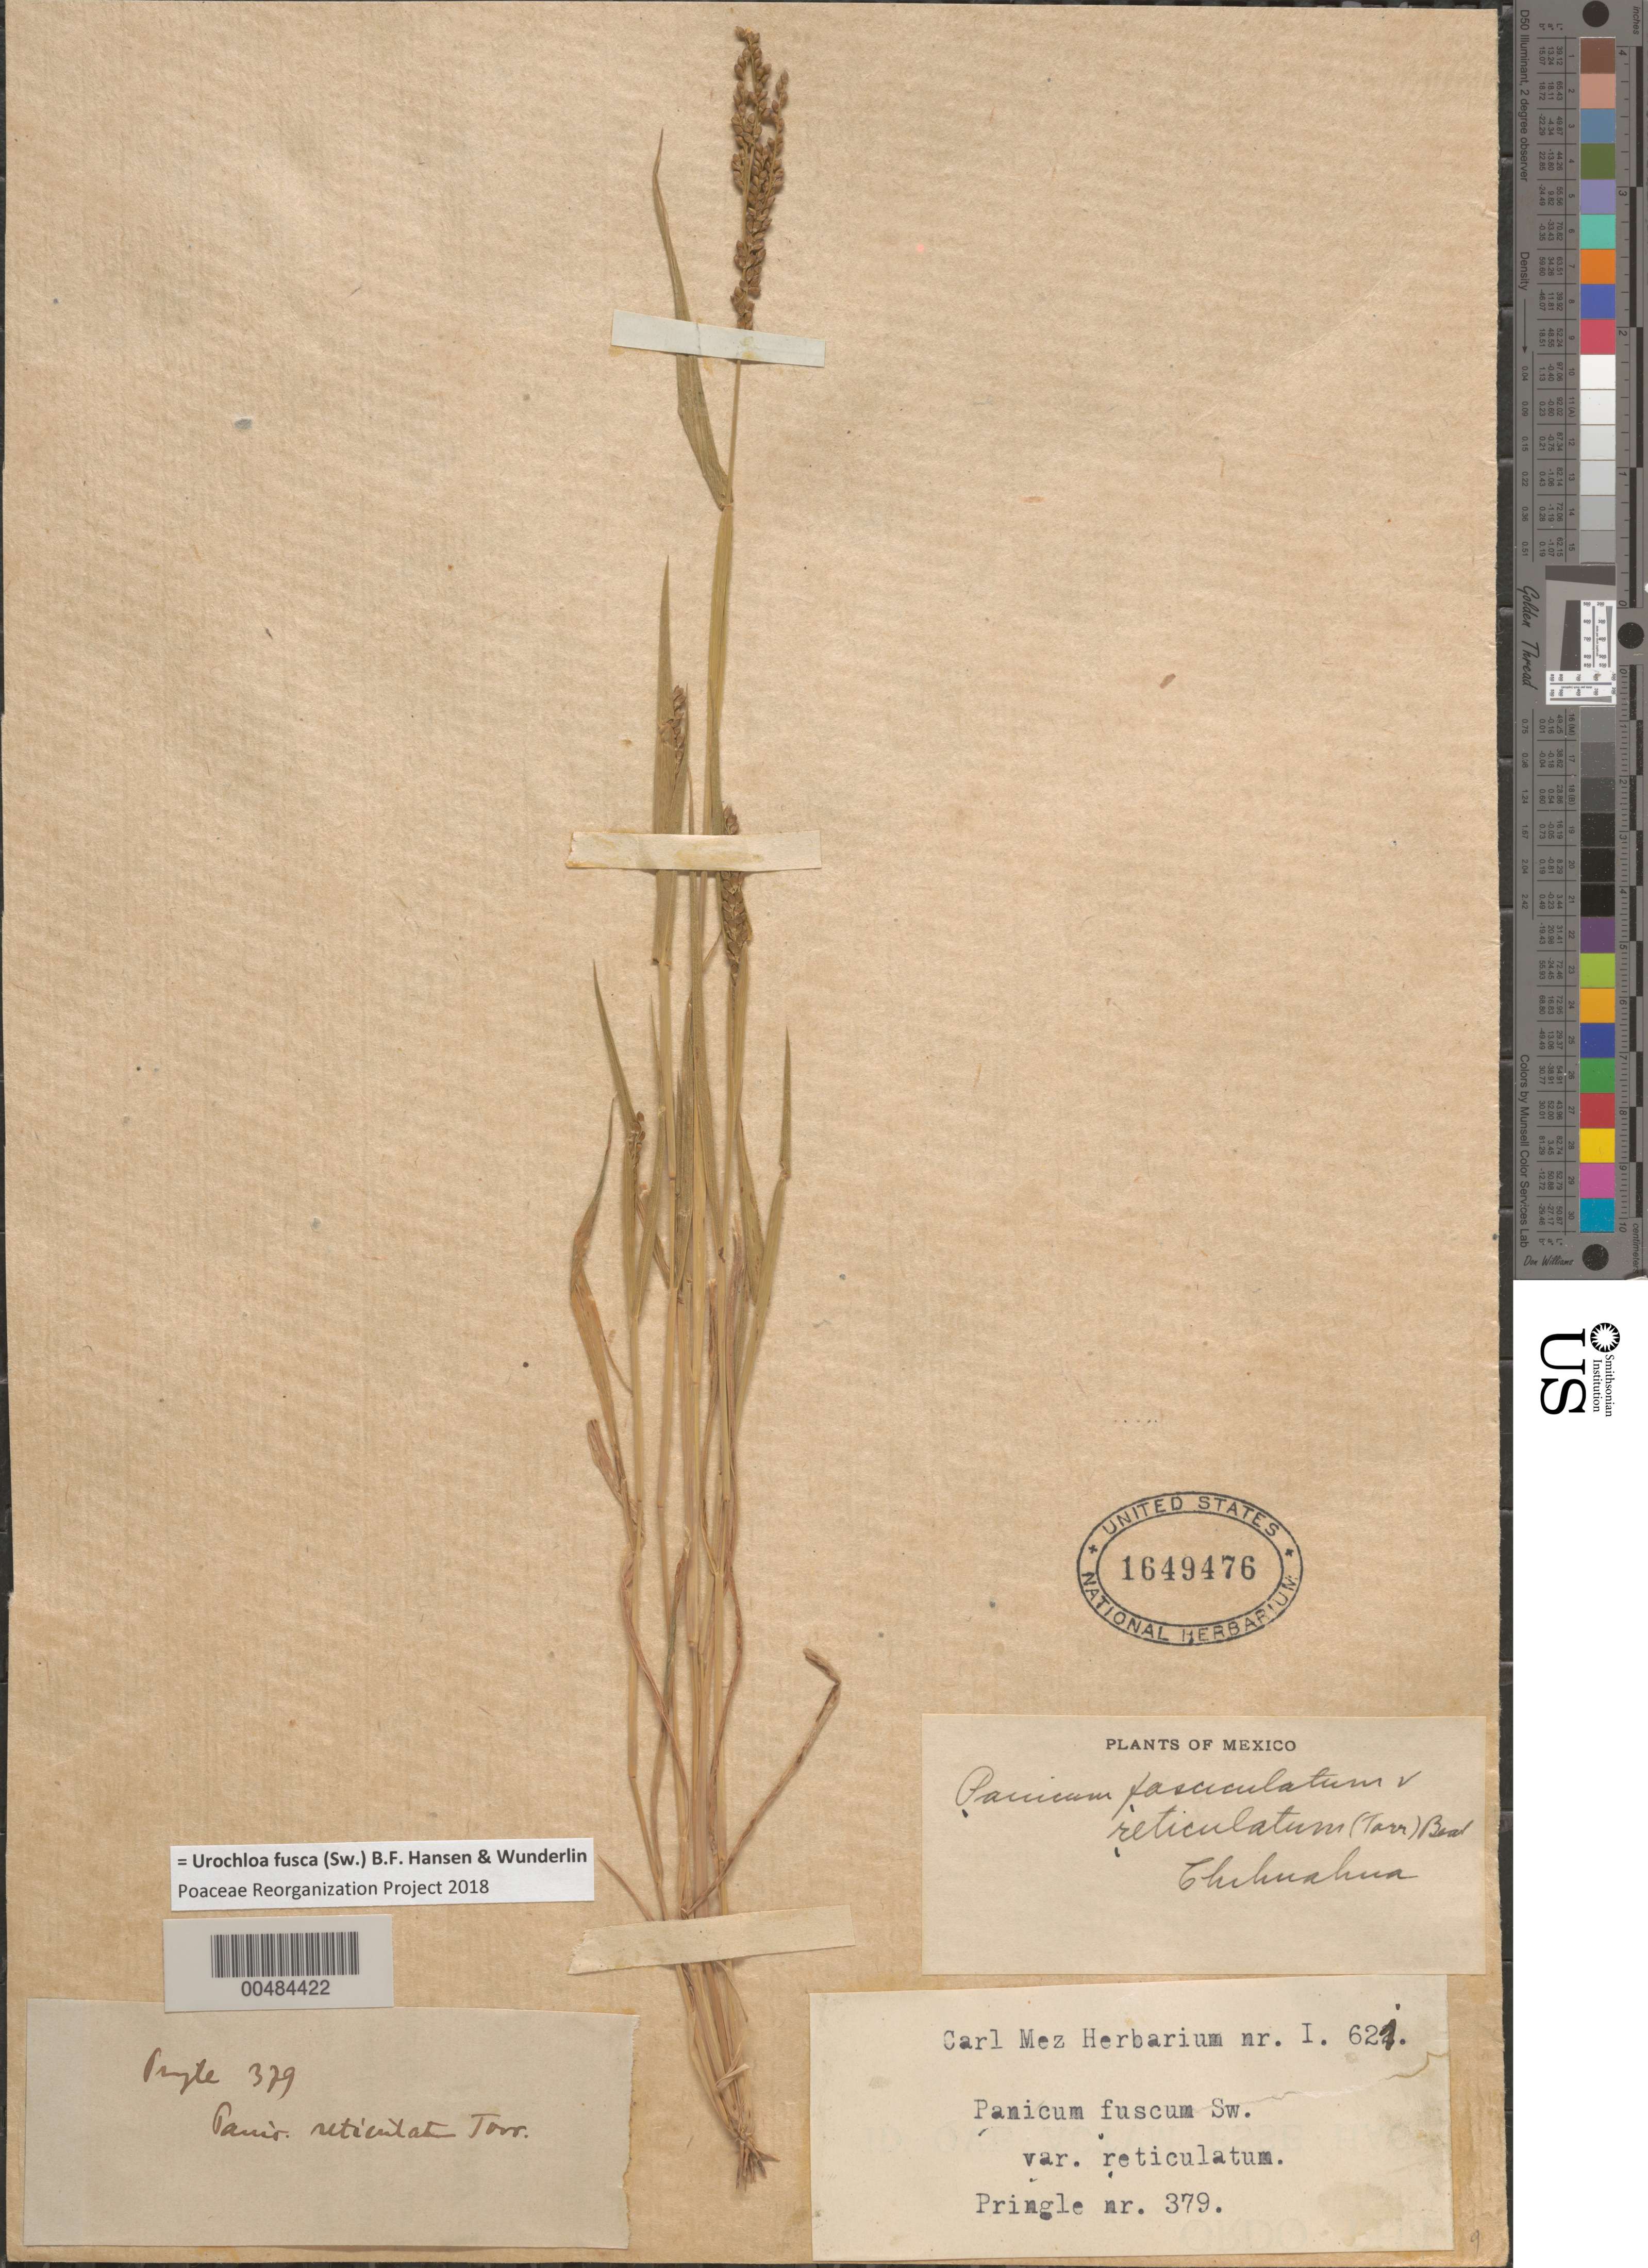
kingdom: Plantae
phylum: Tracheophyta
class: Liliopsida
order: Poales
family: Poaceae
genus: Brachiaria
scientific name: Brachiaria fasciculata var. reticulata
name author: (Torr.) Beetle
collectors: C. G. Pringle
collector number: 379/621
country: Mexico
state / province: Chihuahua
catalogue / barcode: US 1649476